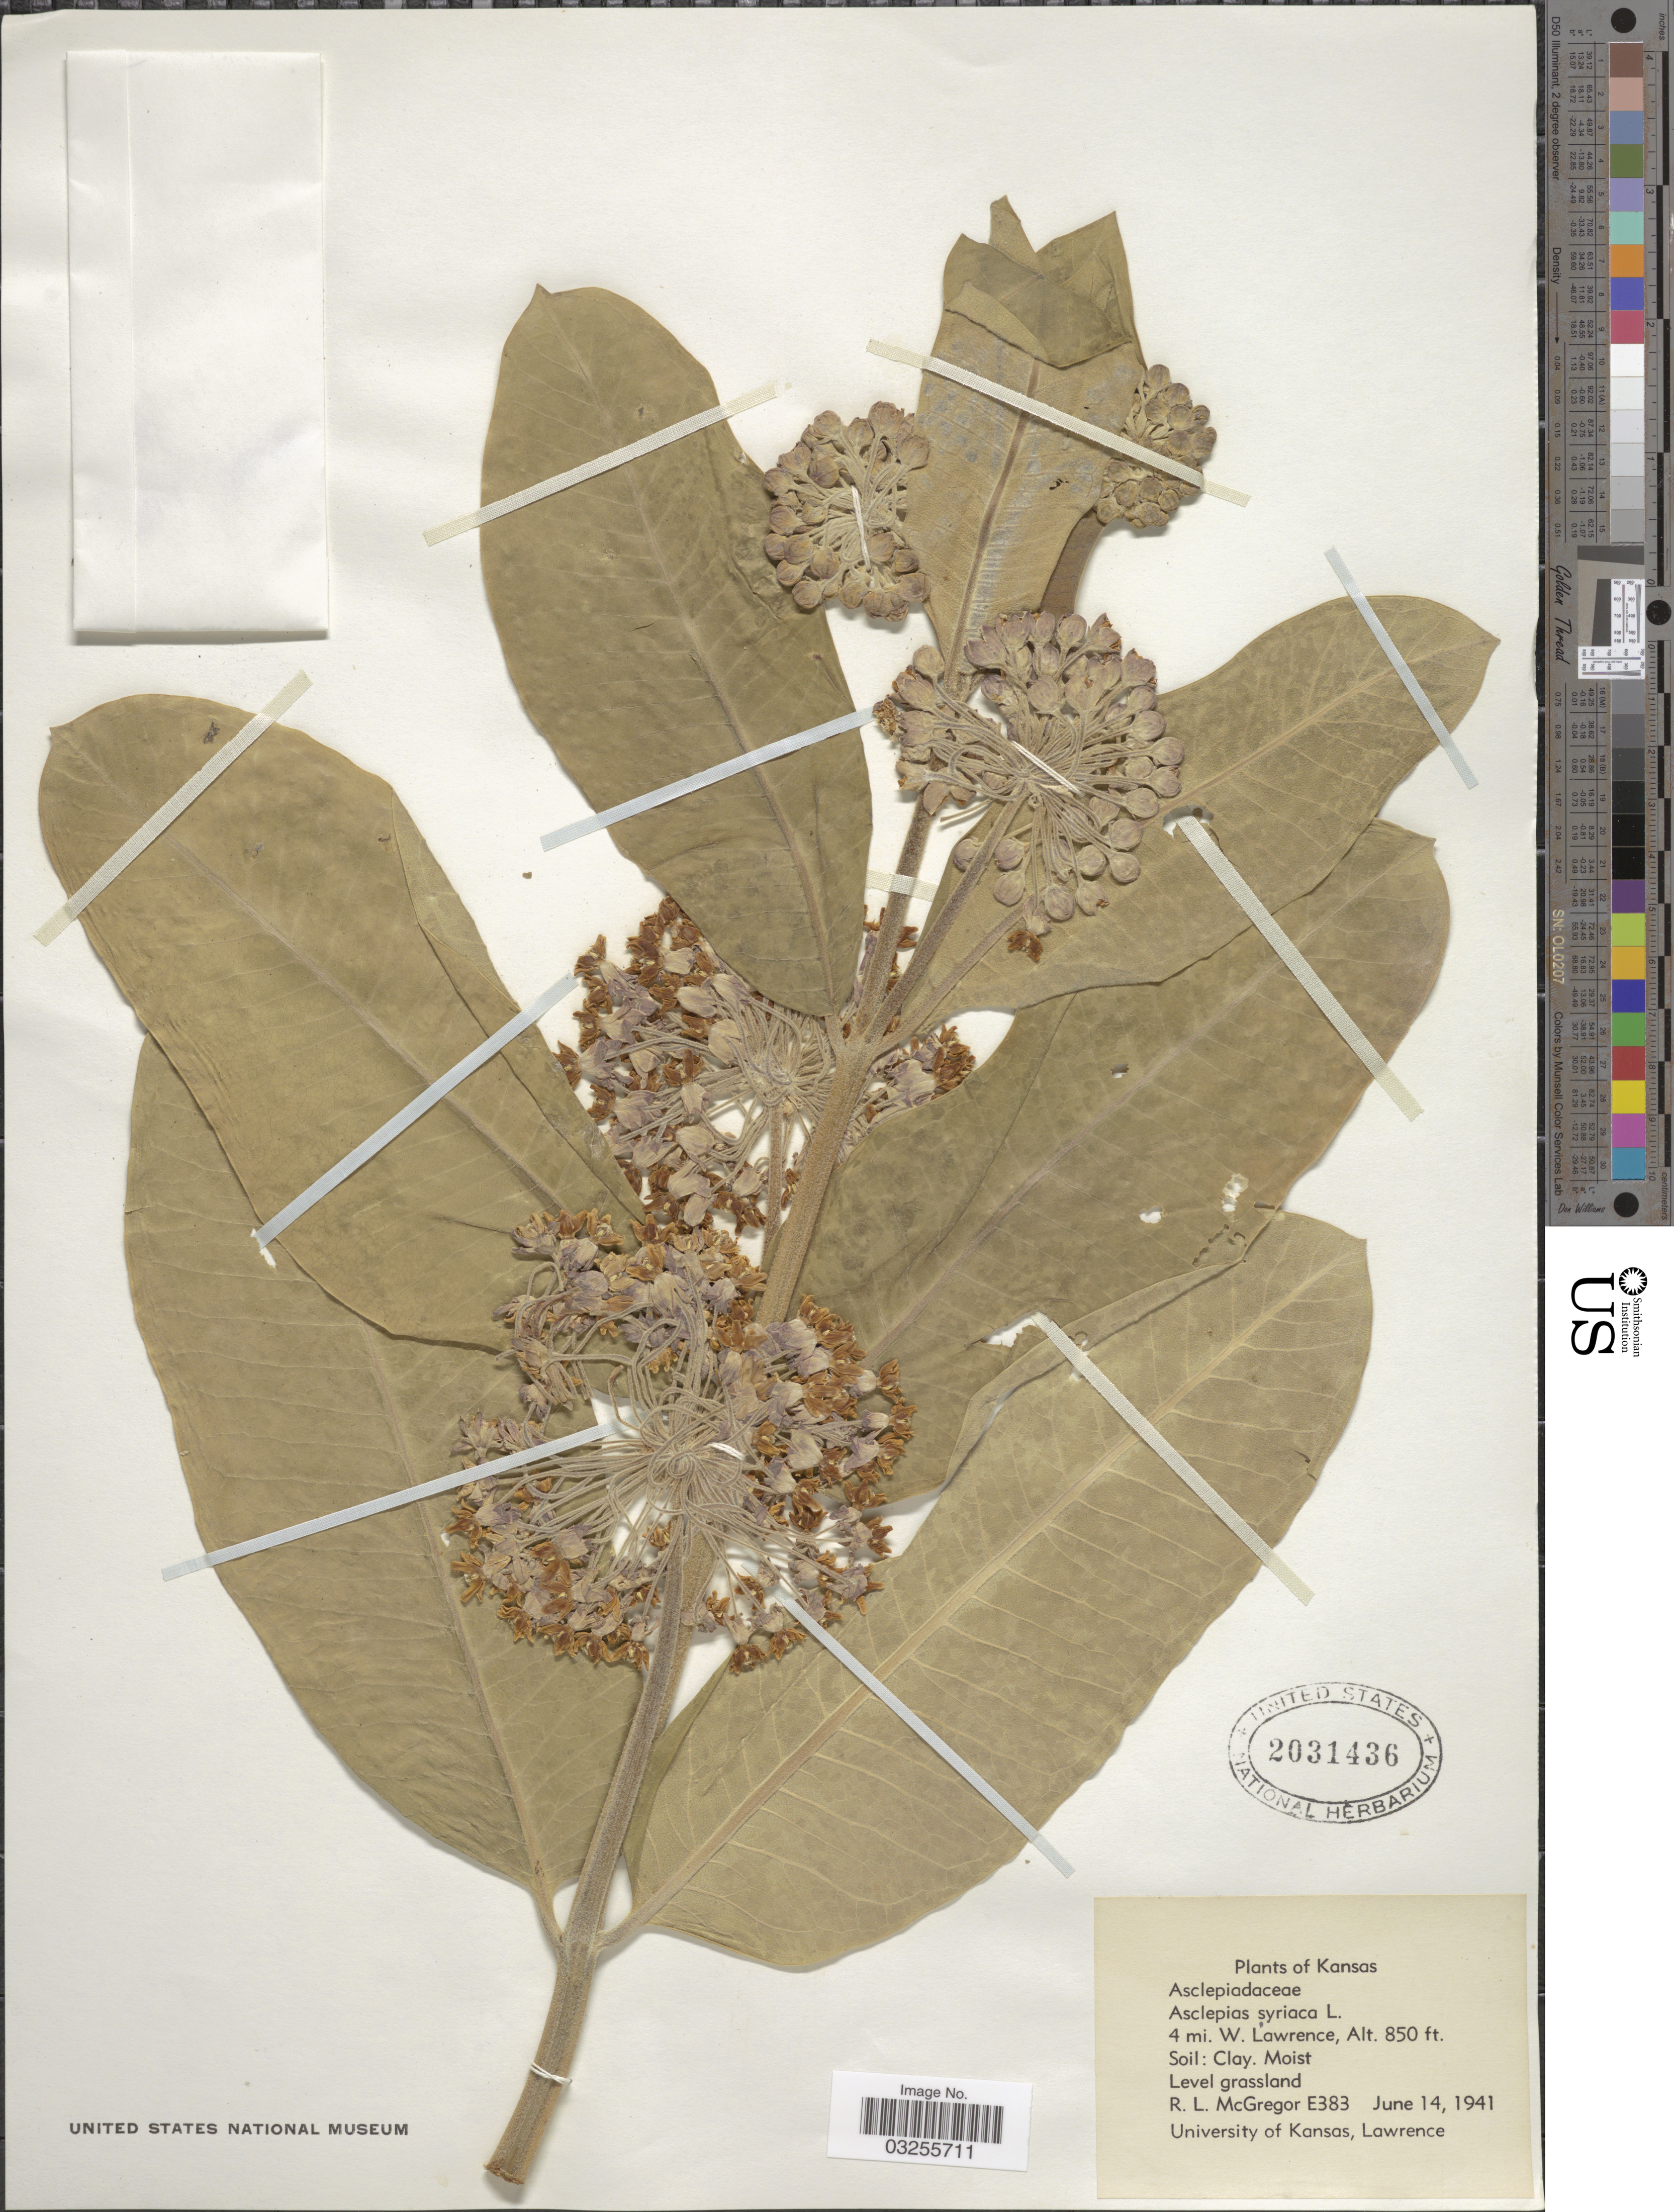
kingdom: Plantae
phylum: Tracheophyta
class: Magnoliopsida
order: Gentianales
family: Apocynaceae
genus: Asclepias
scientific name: Asclepias syriaca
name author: L.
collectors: R. McGregor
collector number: E383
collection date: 1941-06-14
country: United States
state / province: Kansas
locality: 4 mi. W. Lawrence.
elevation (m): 259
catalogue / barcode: US 2031436